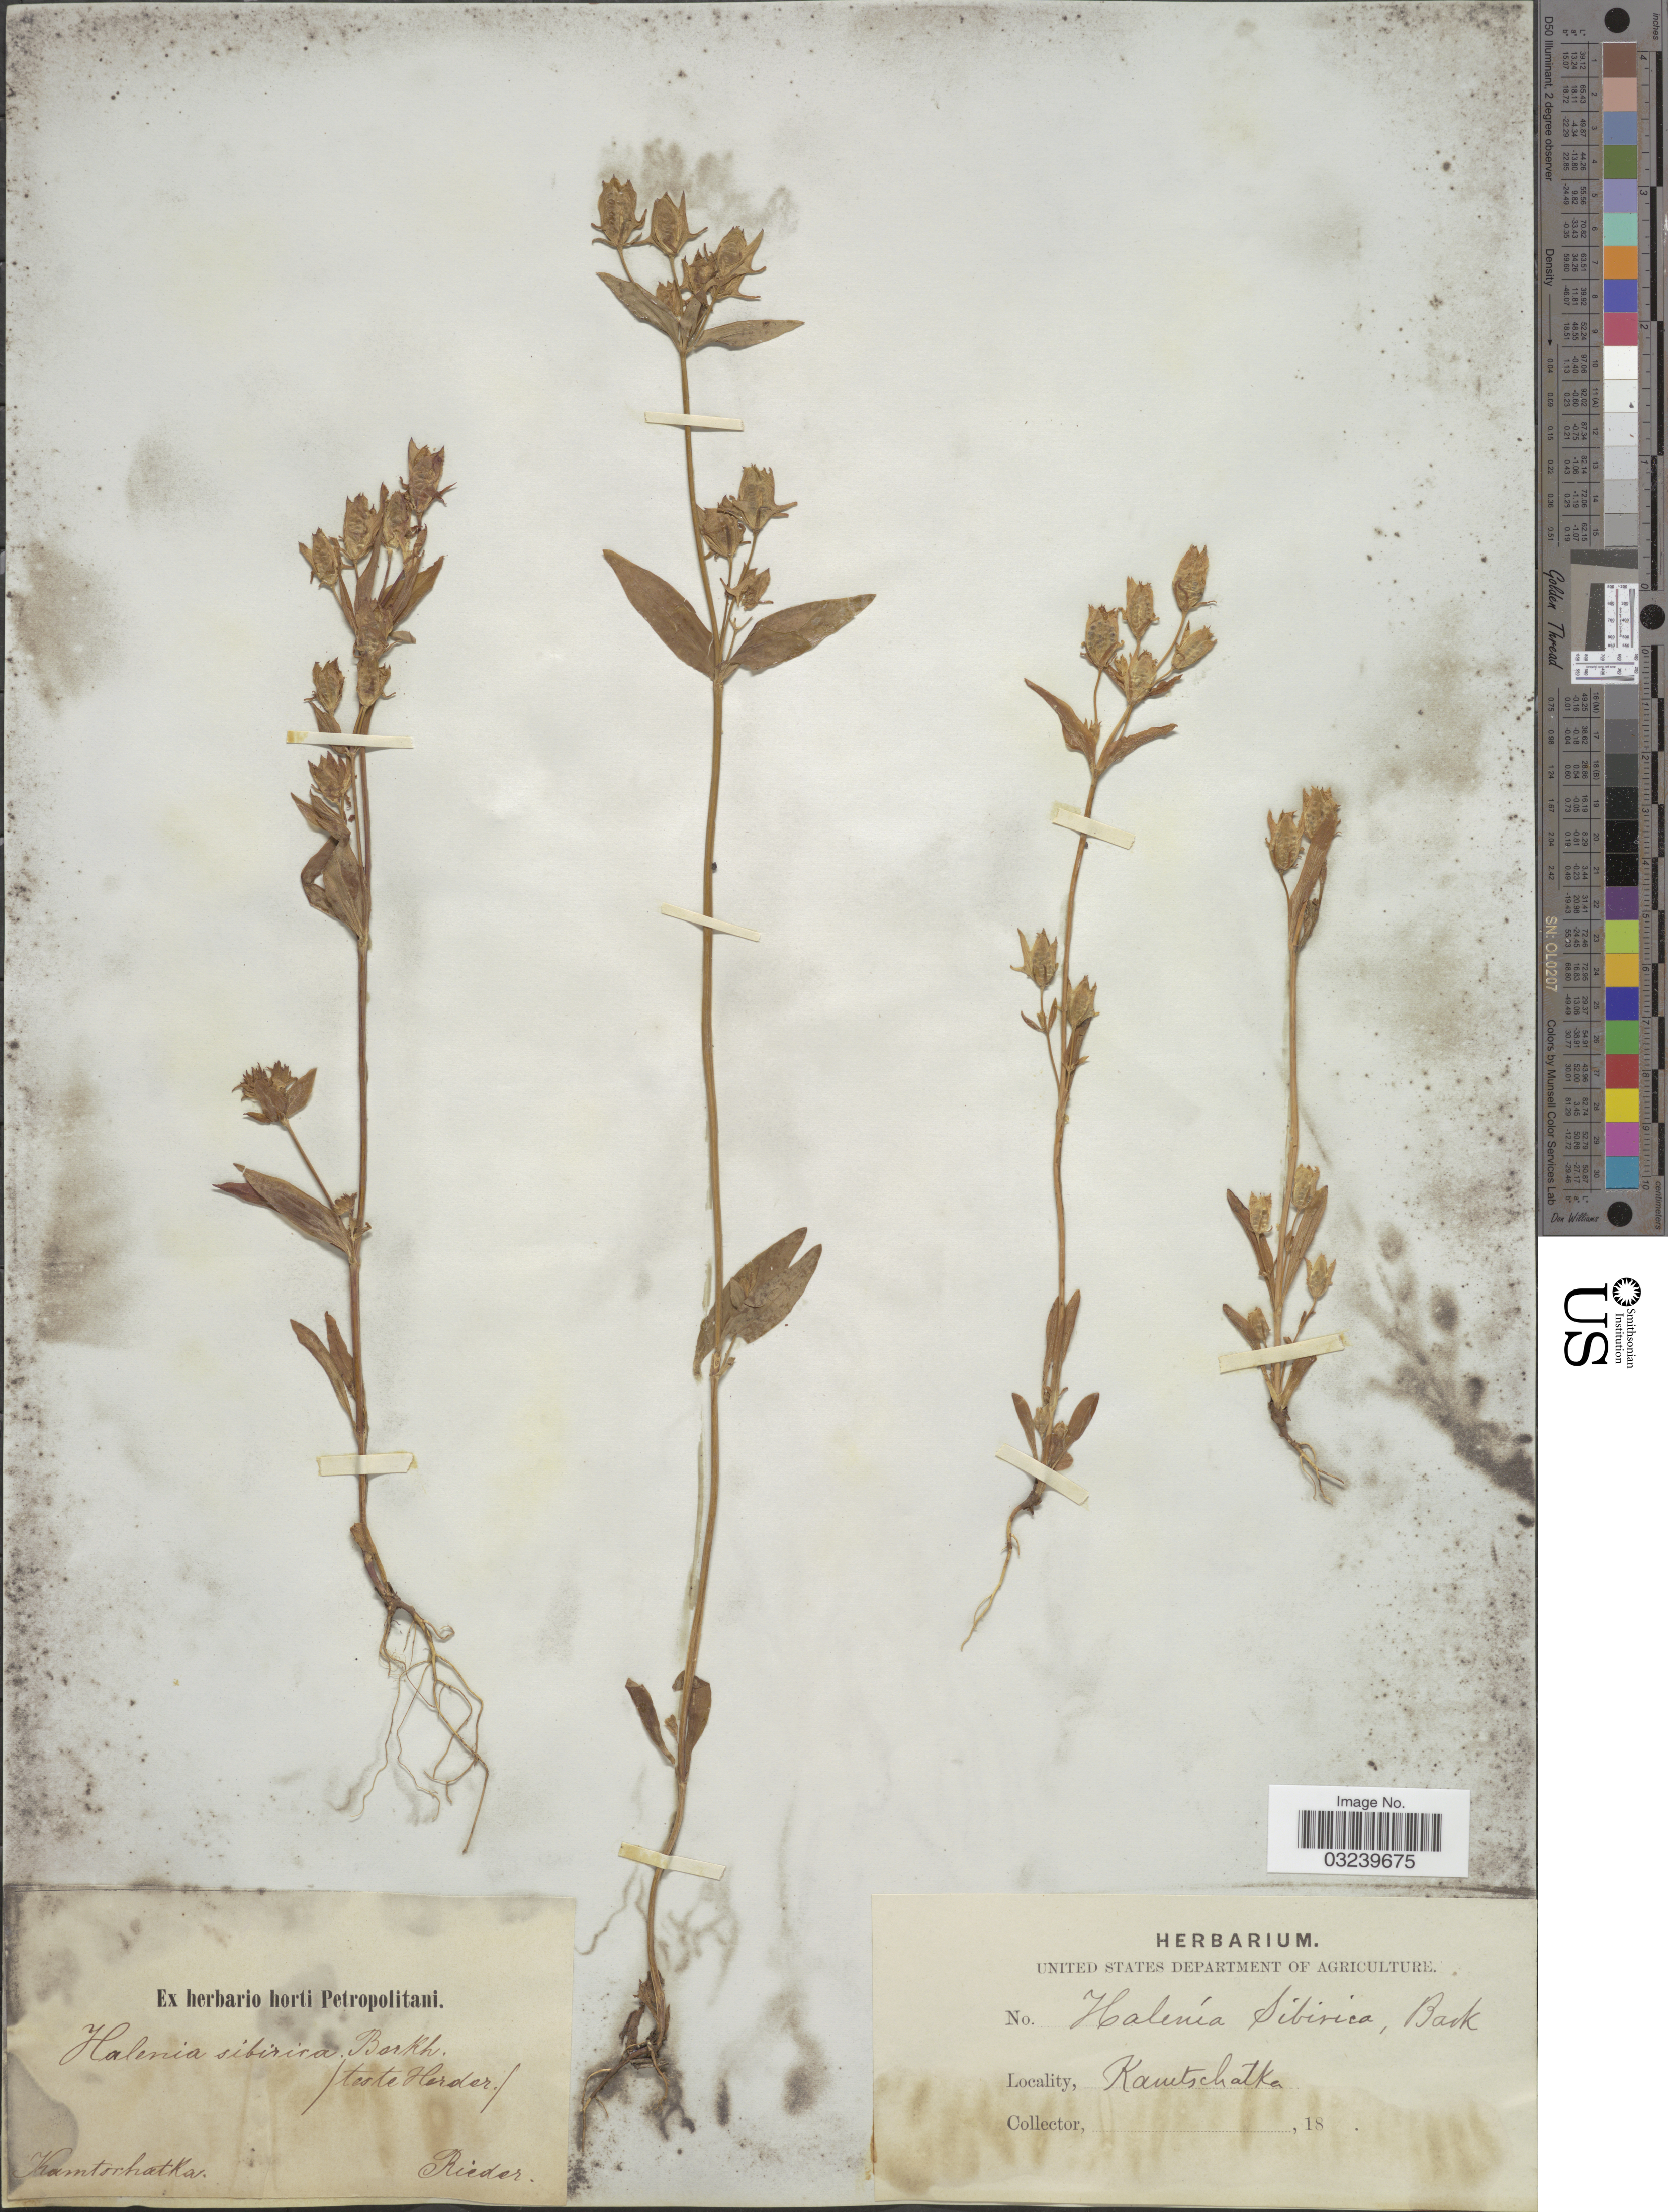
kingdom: Plantae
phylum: Tracheophyta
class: Magnoliopsida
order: Gentianales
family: Gentianaceae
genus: Halenia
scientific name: Halenia sibirica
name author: Borkh.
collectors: Rieder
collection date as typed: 18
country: Russian Federation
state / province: Kamchatka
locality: Kamtschatka.